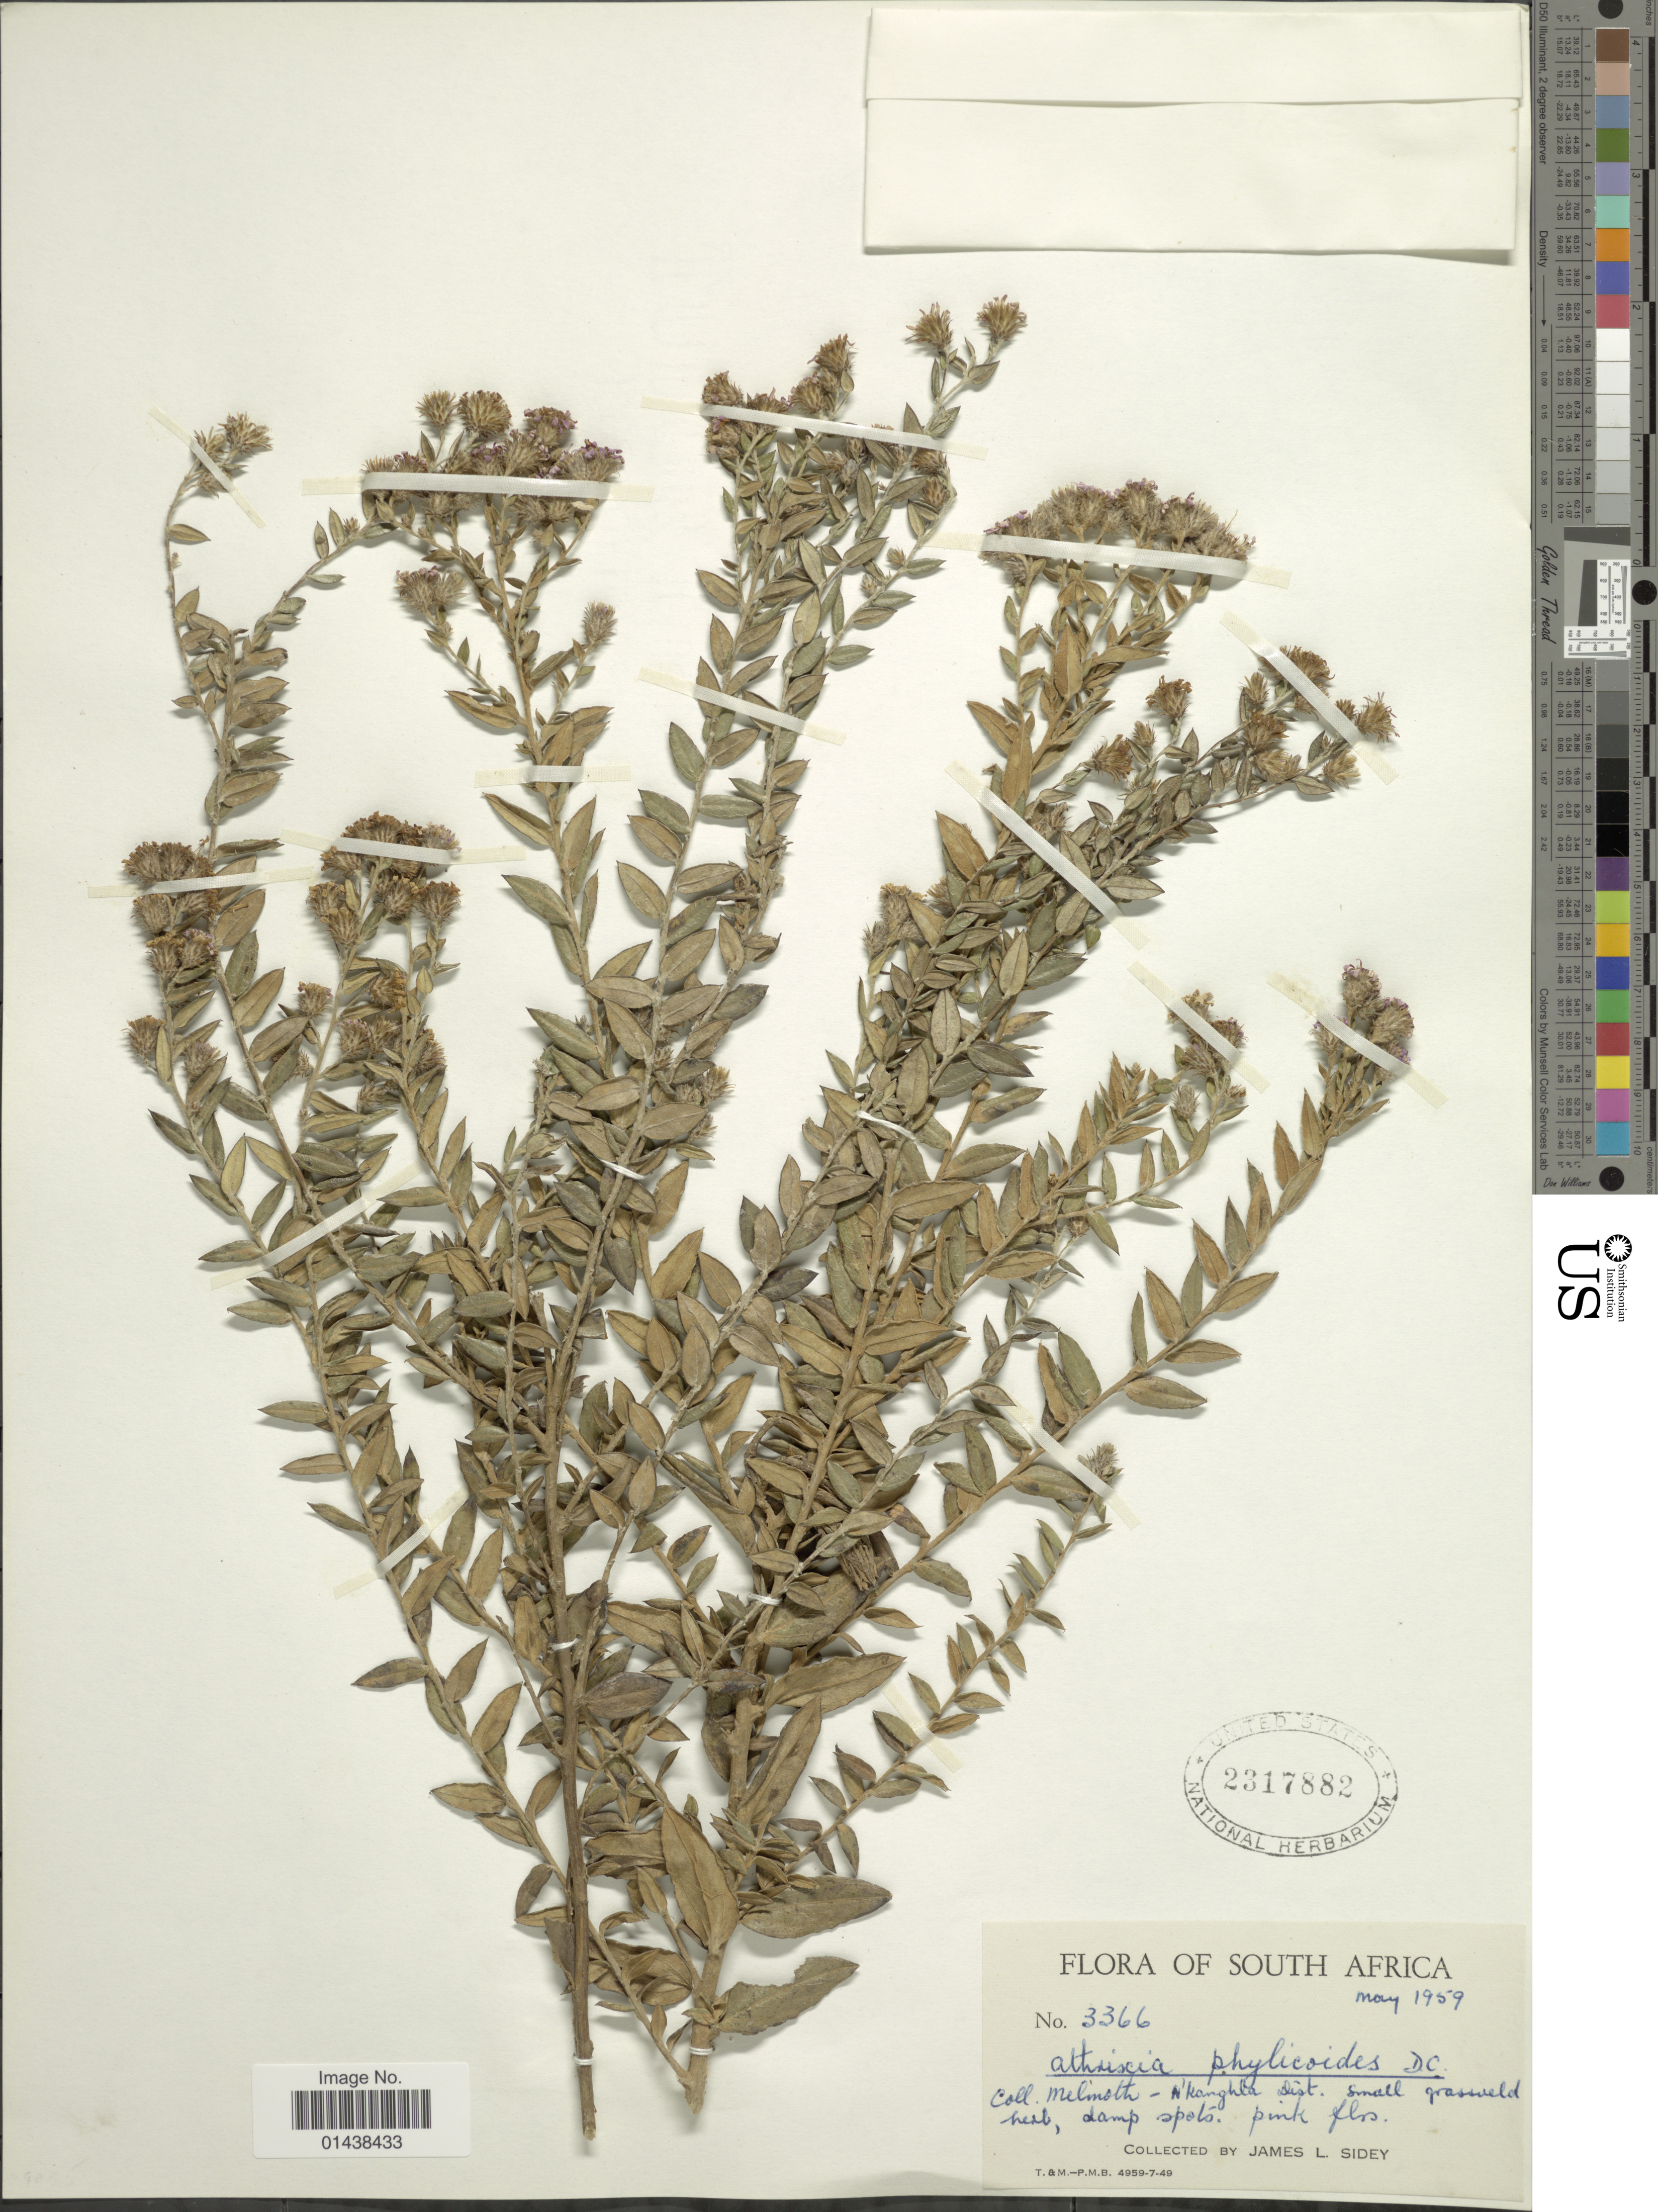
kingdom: Plantae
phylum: Tracheophyta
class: Magnoliopsida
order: Asterales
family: Asteraceae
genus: Athrixia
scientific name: Athrixia phylicoides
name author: DC.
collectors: J. L. Sidey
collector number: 3366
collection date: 1959-05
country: South Africa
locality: N'Kanghla Distr.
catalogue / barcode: US 2317882